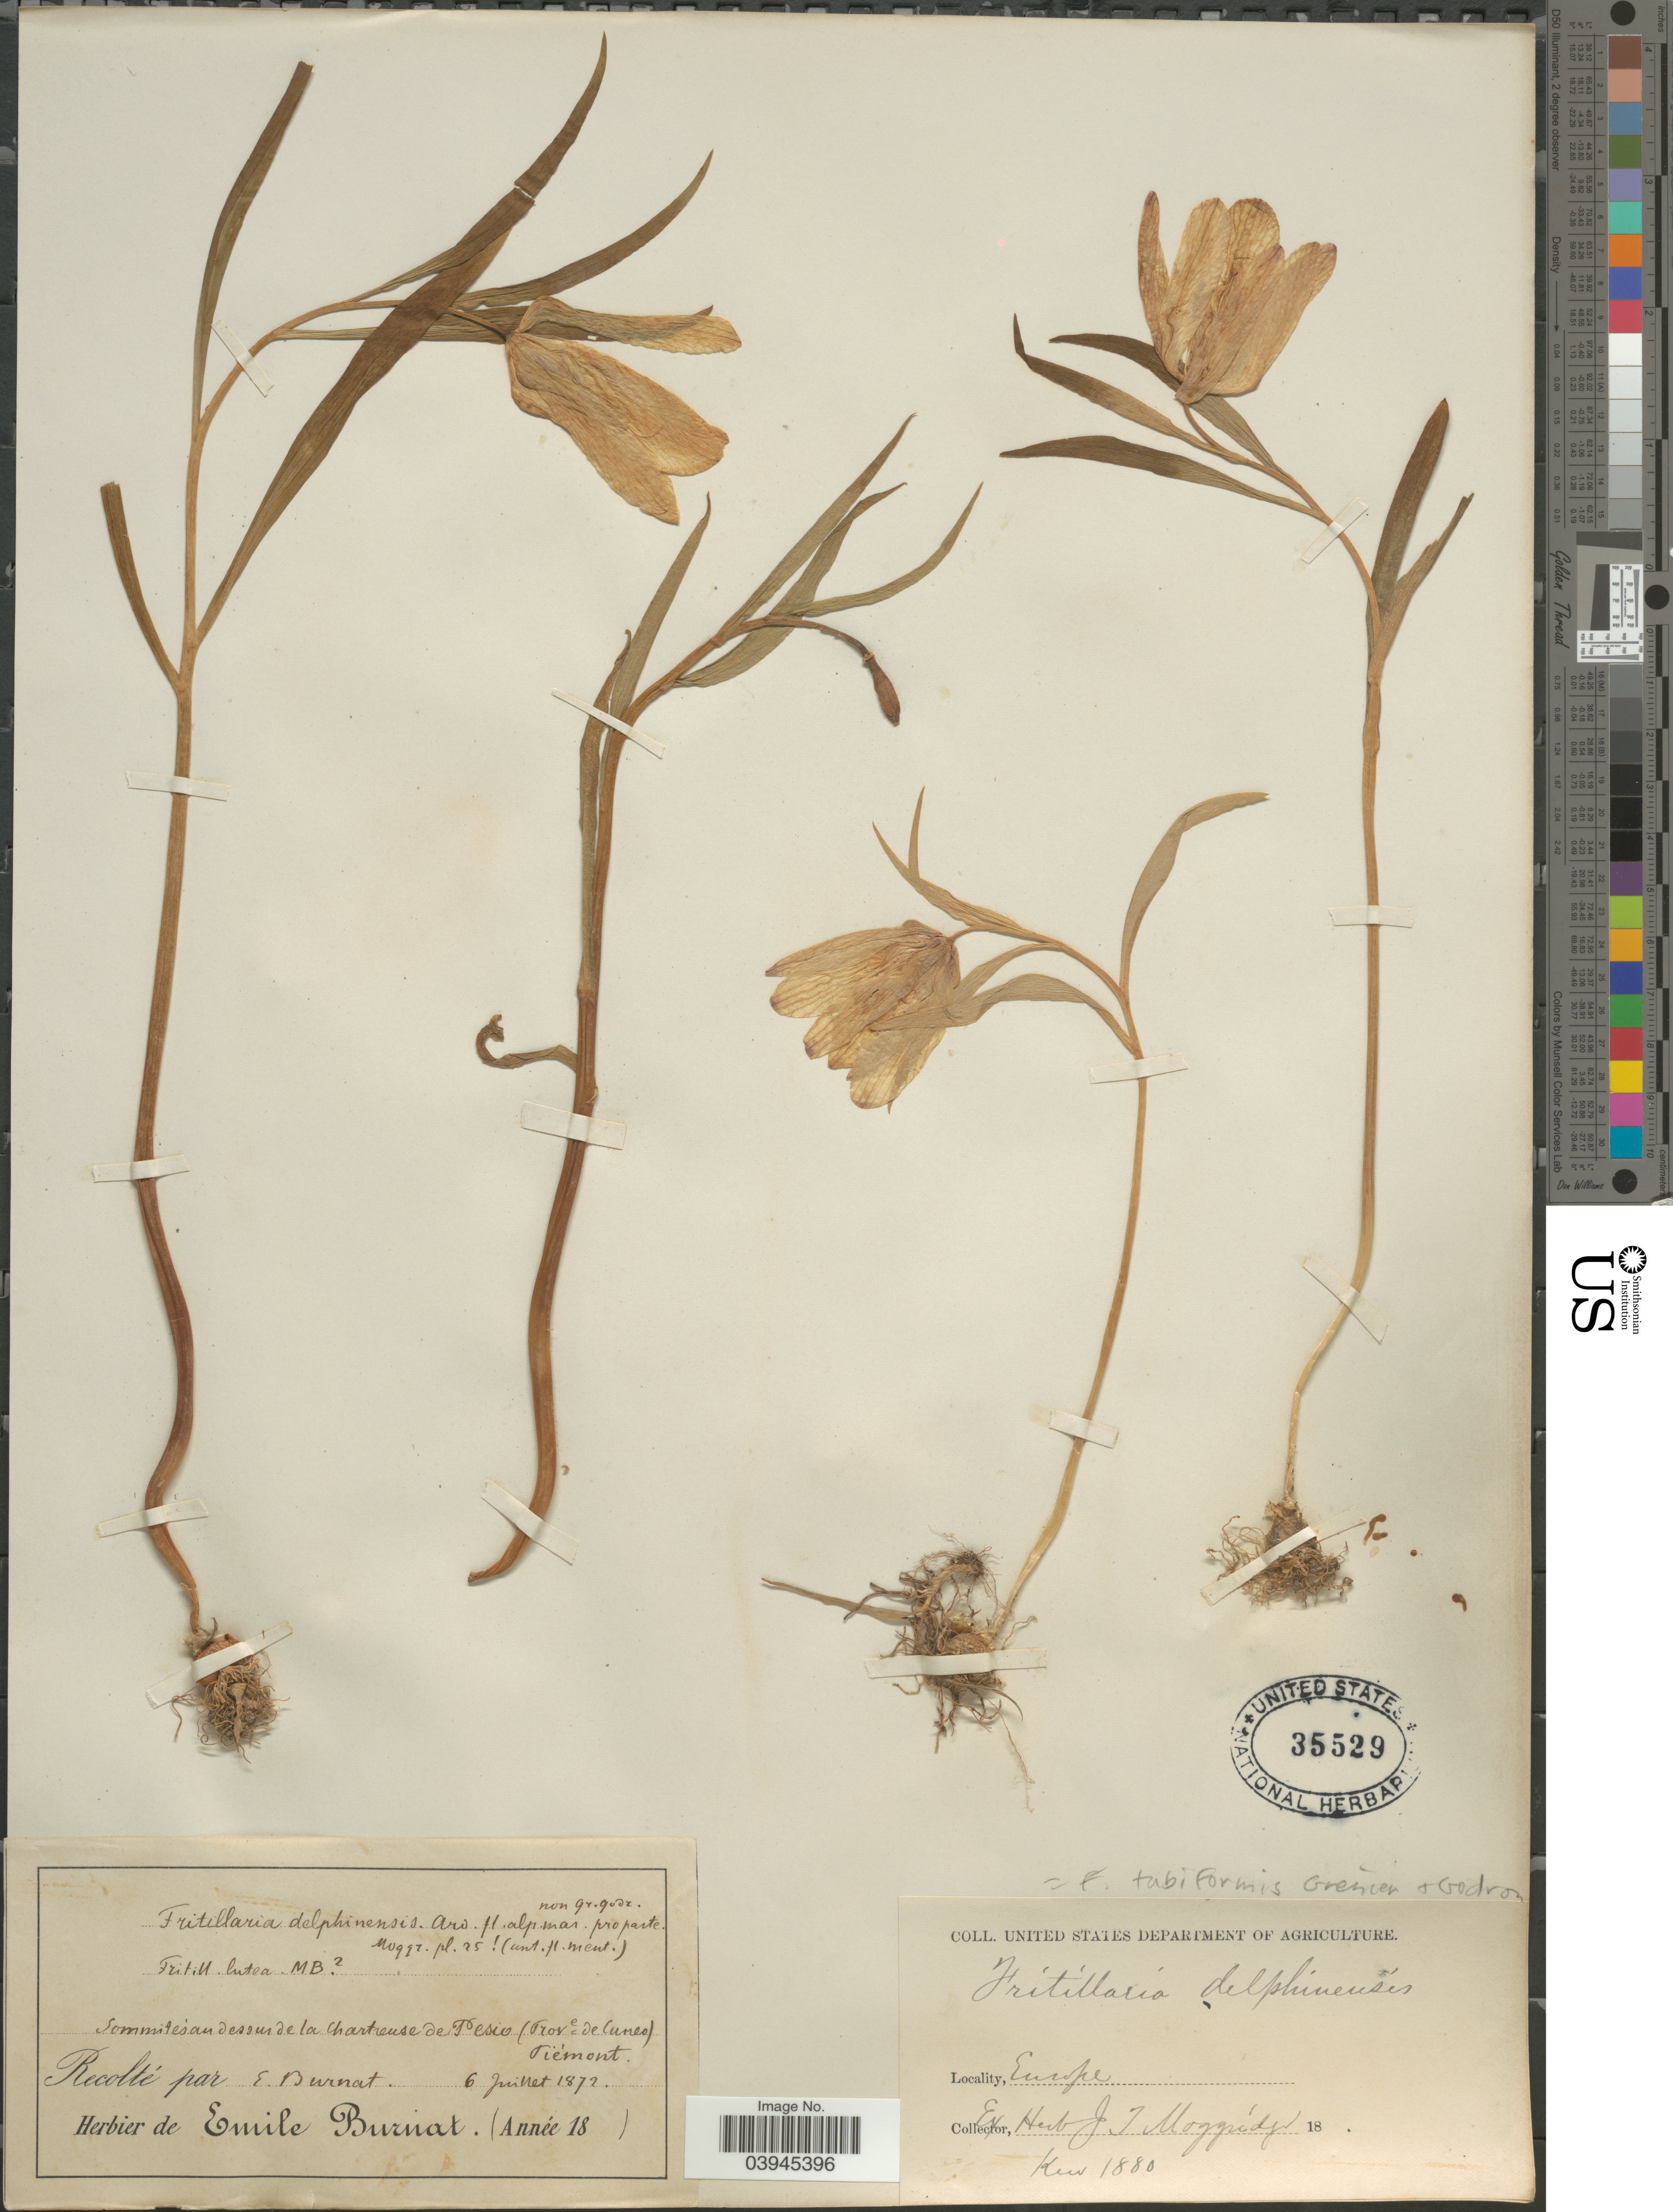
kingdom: Plantae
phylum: Tracheophyta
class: Liliopsida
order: Liliales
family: Liliaceae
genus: Fritillaria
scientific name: Fritillaria tubiformis var. moggridgei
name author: (Boiss. & Reut. ex Planch.) Rouy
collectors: E. Burnat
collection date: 1872-07-06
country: Italy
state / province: Piedmont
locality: Sommitesan des sur de la Chartreuse de Pesio (Prov. de Cunes). Piemont.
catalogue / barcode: US 35529